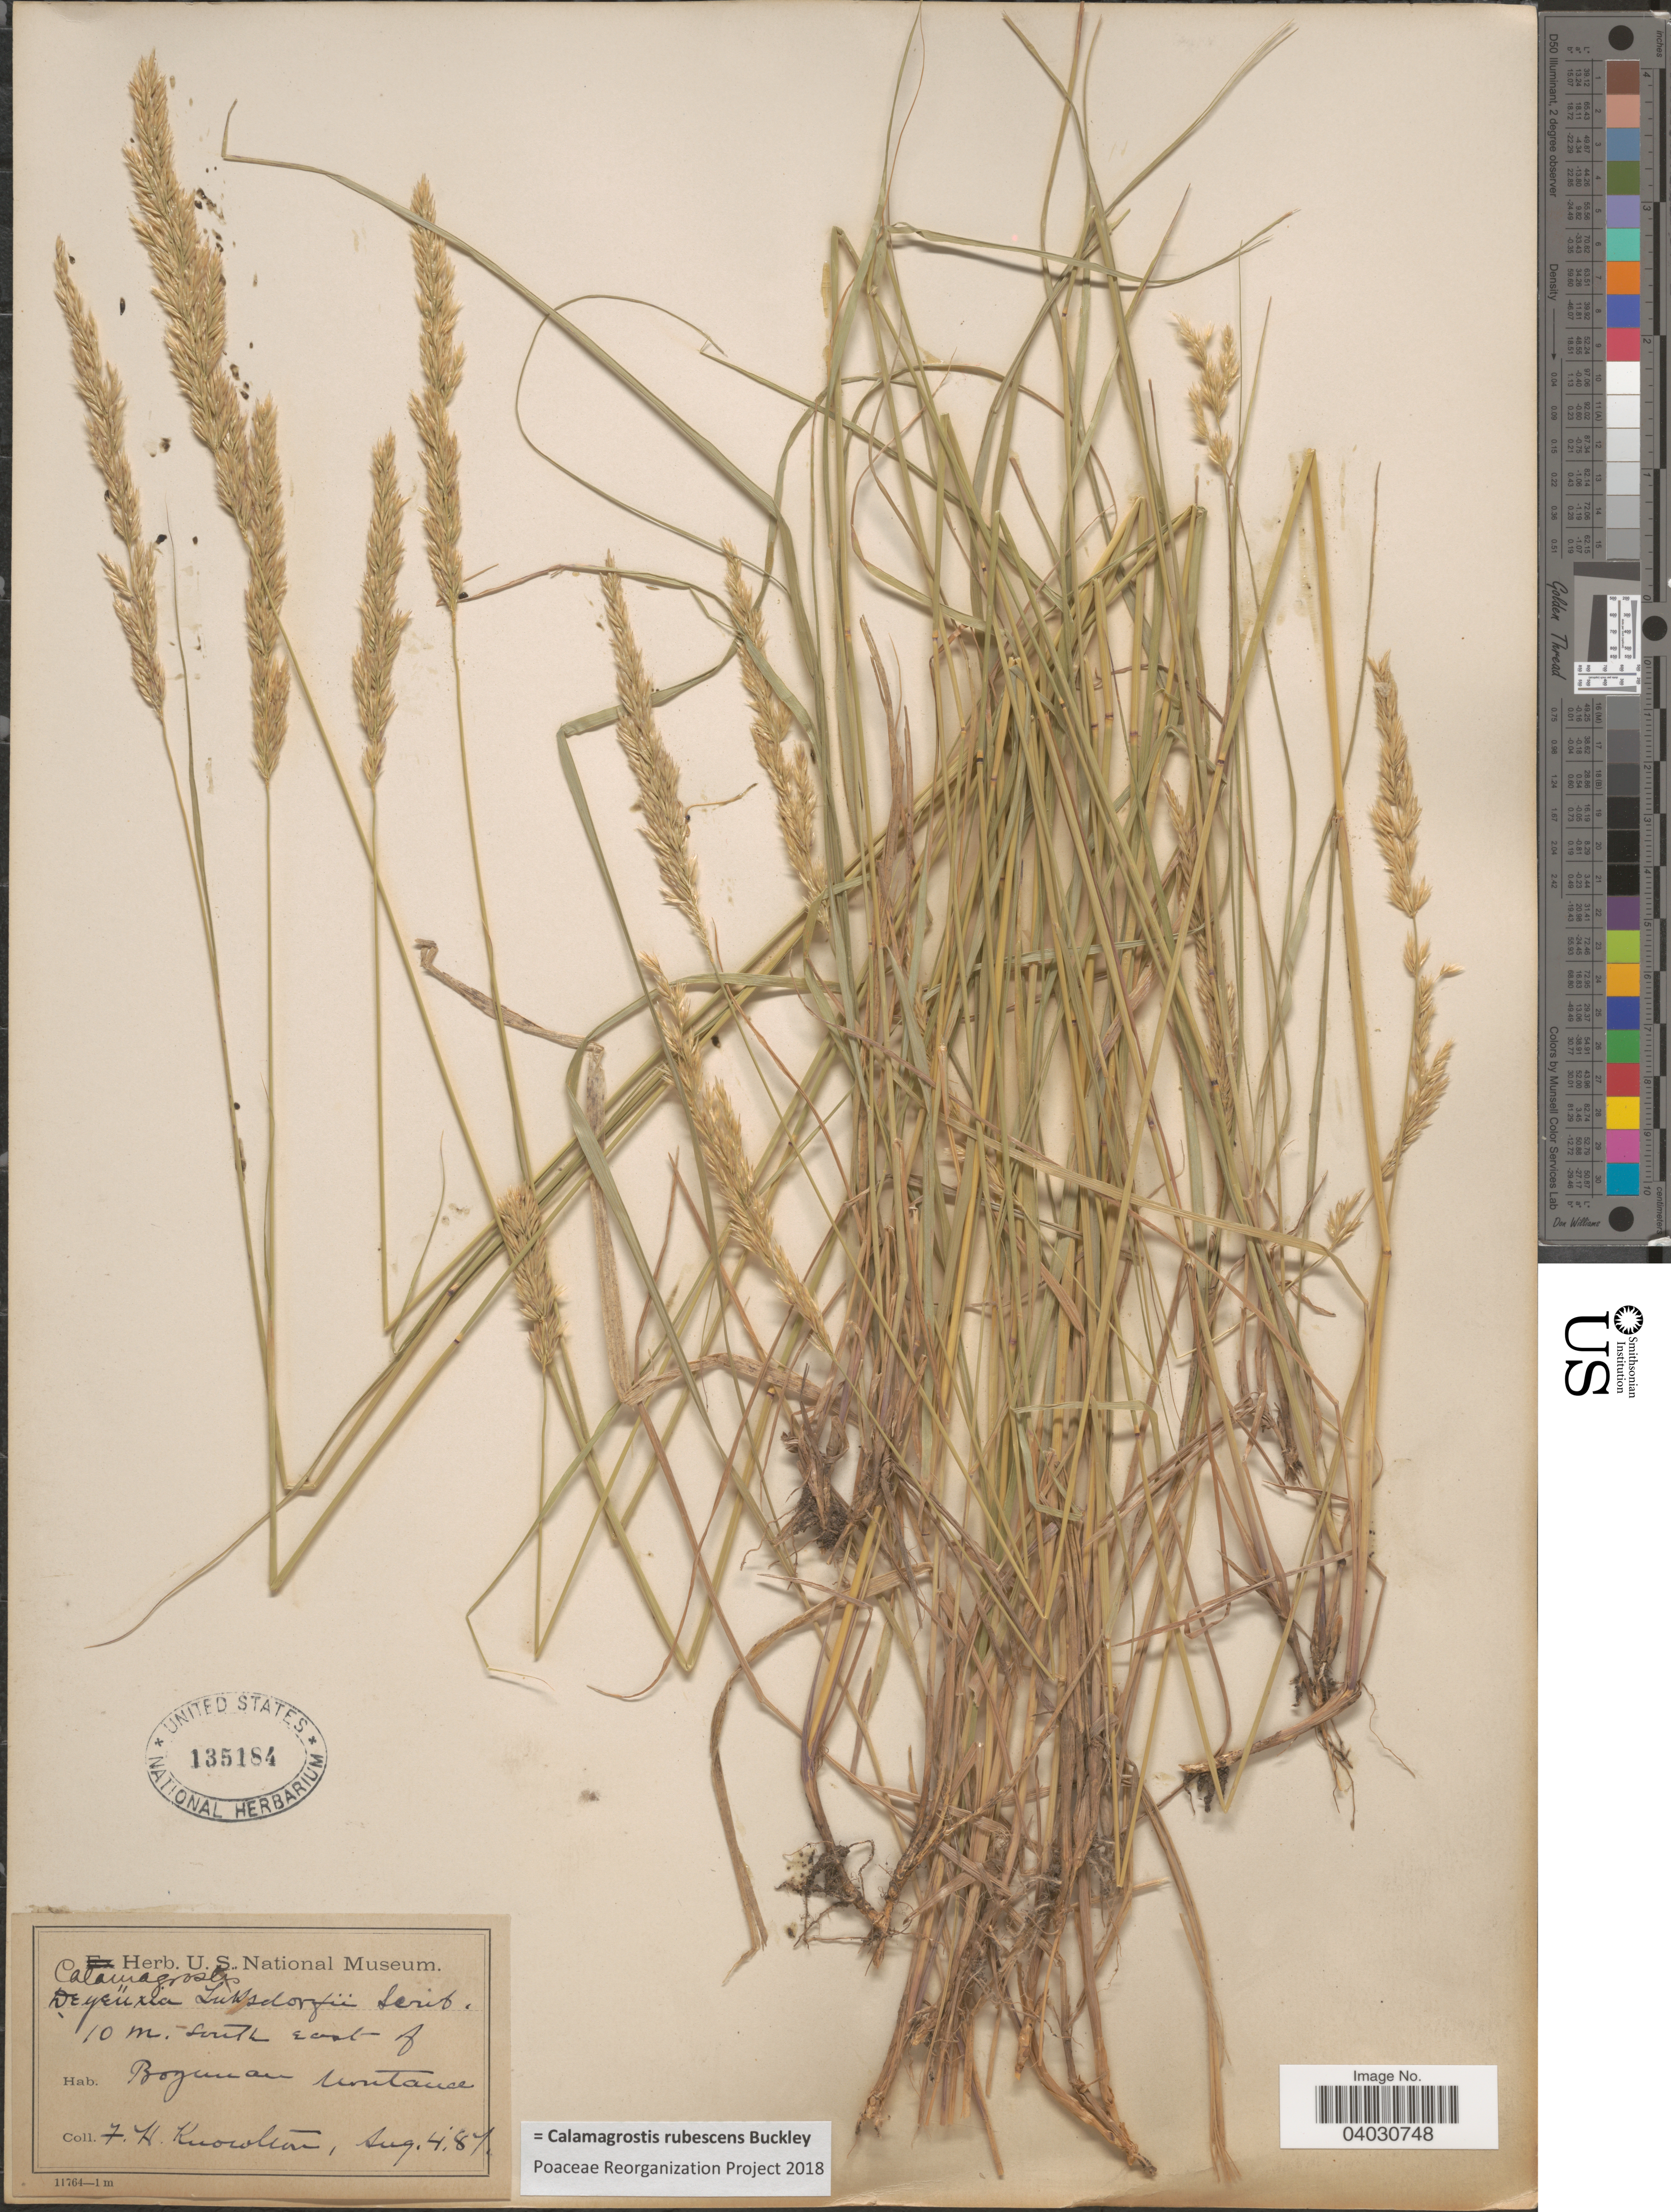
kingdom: Plantae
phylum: Tracheophyta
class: Liliopsida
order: Poales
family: Poaceae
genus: Calamagrostis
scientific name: Calamagrostis rubescens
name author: Buckley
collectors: F. H. Knowlton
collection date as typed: Transcribed d/m/y: 4/8/87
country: United States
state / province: Montana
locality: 10 m. south east of Bozeman.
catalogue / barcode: US 135184